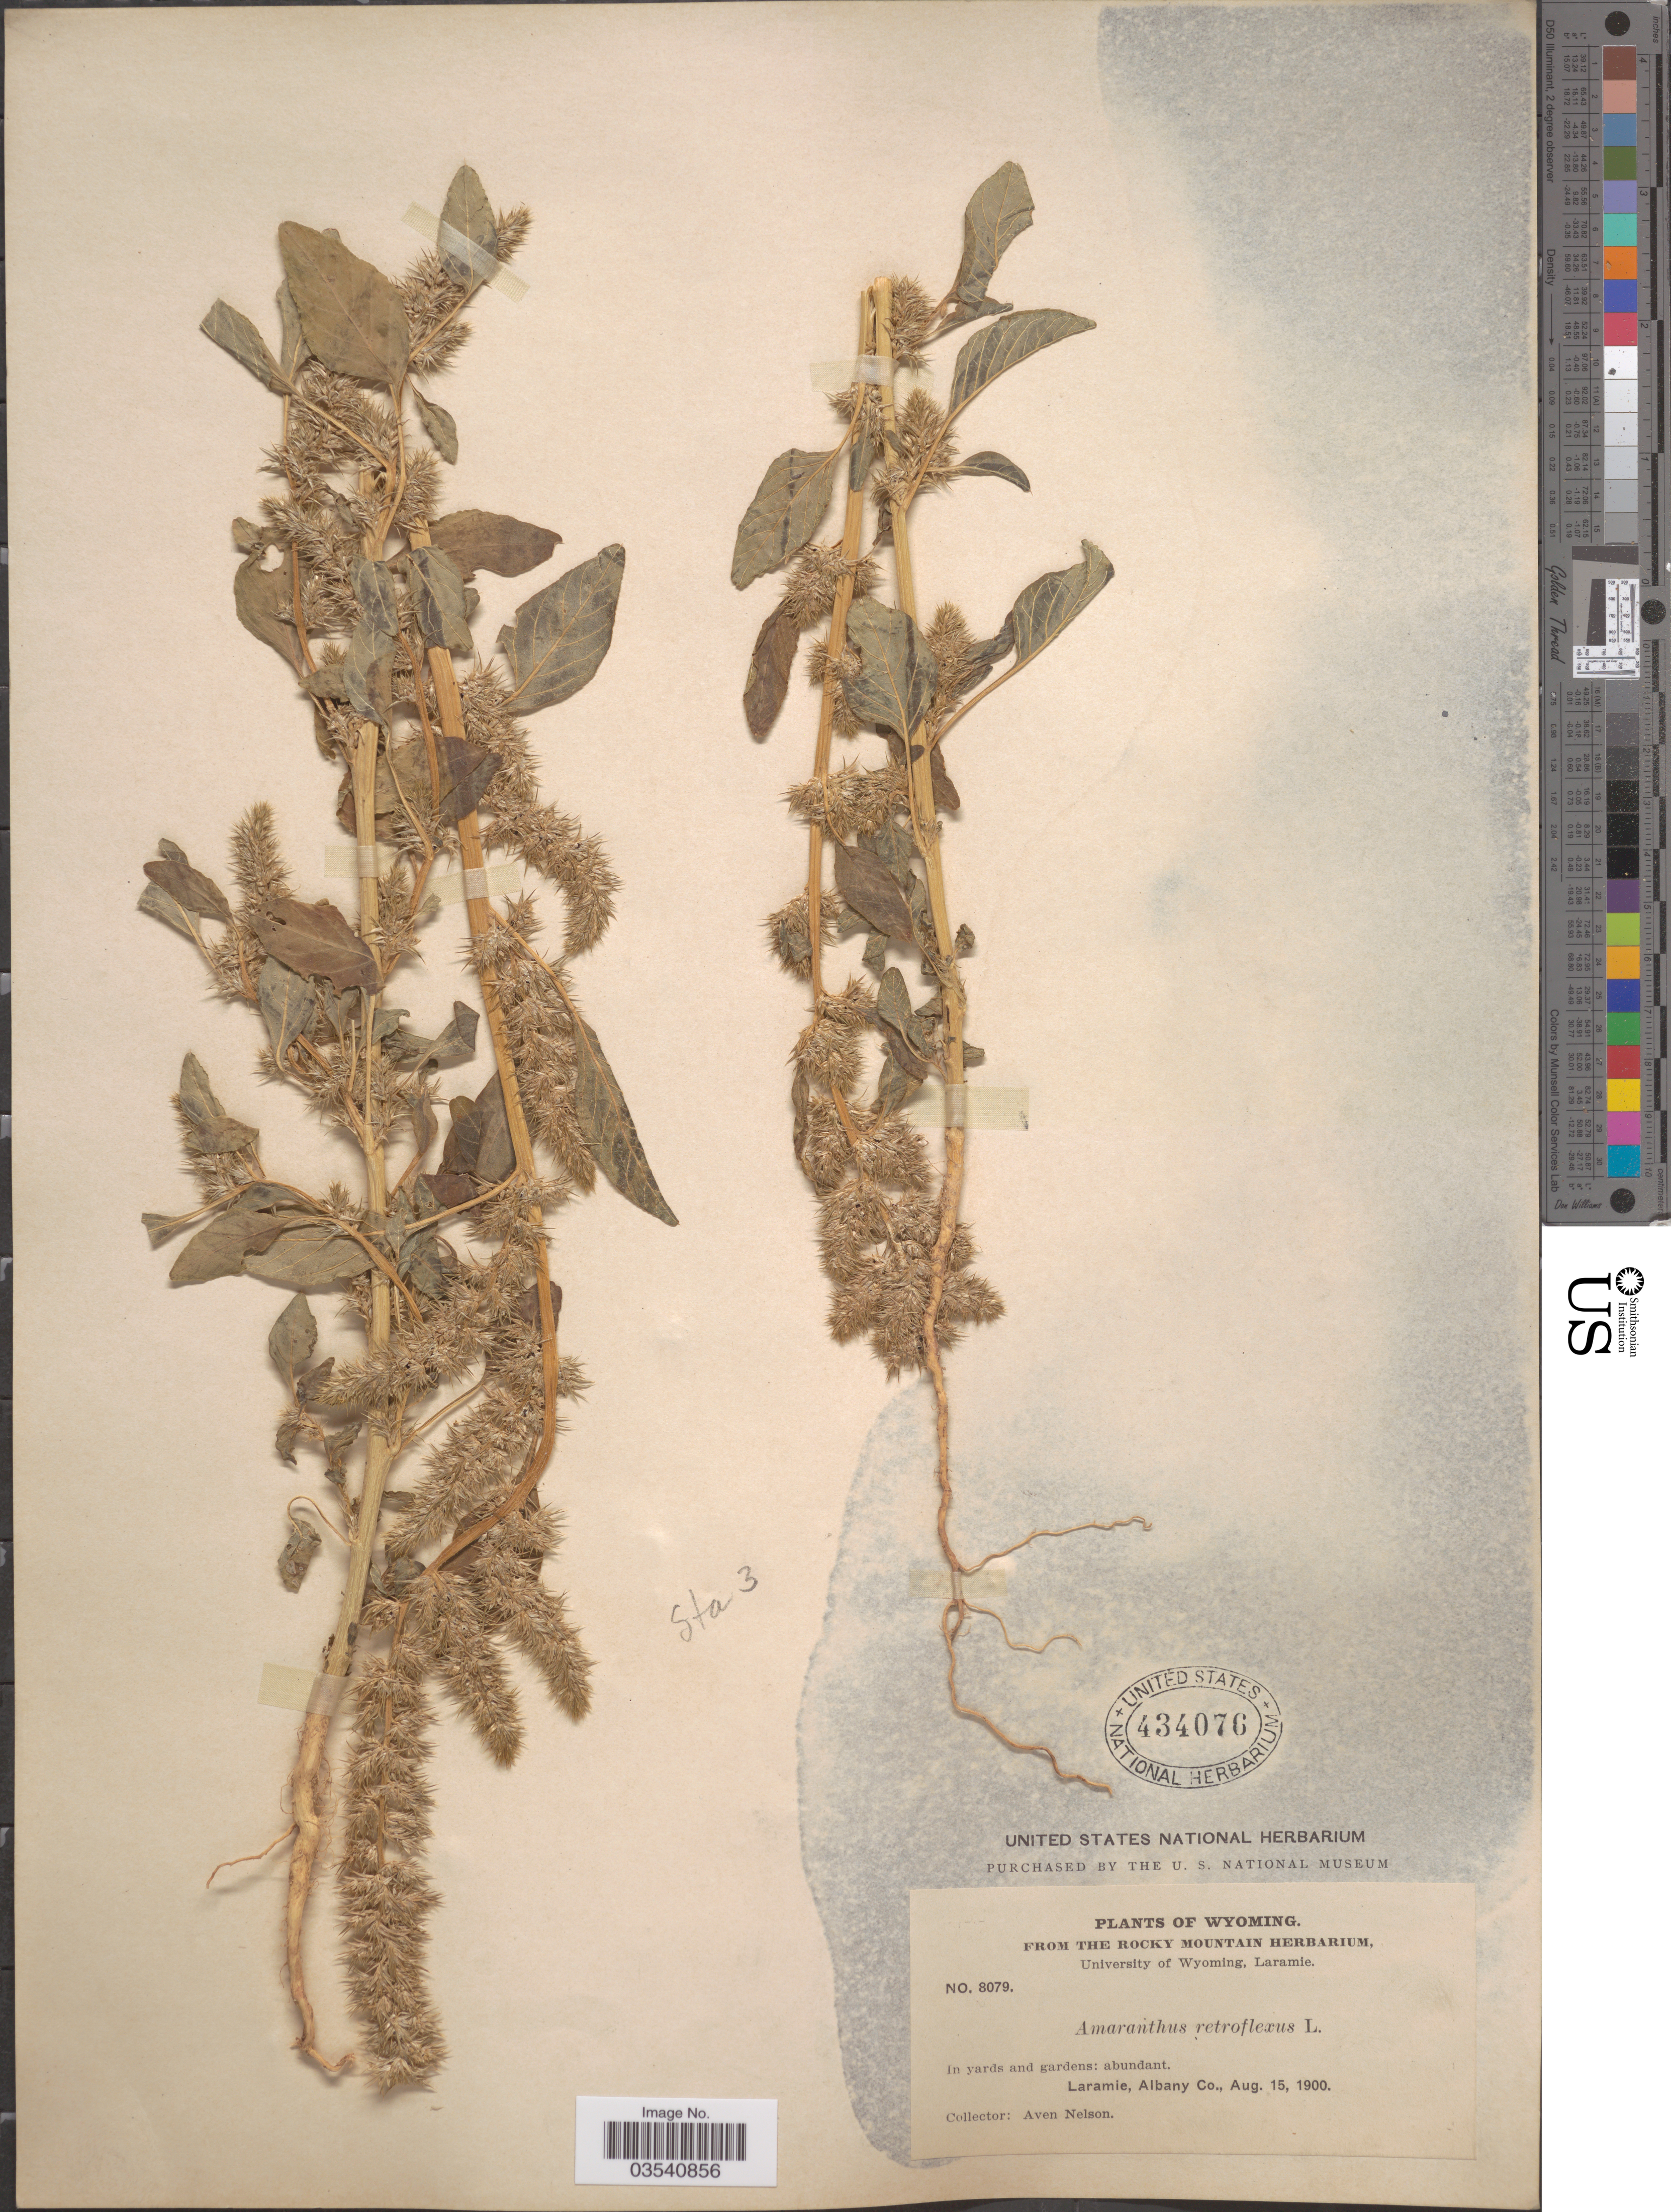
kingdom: Plantae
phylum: Tracheophyta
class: Magnoliopsida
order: Caryophyllales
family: Amaranthaceae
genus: Amaranthus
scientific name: Amaranthus powellii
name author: S. Watson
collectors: A. Nelson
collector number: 8079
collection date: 1900-08-15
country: United States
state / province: Wyoming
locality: In yards and gardens. Laramie, Albany Co.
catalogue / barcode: US 434076